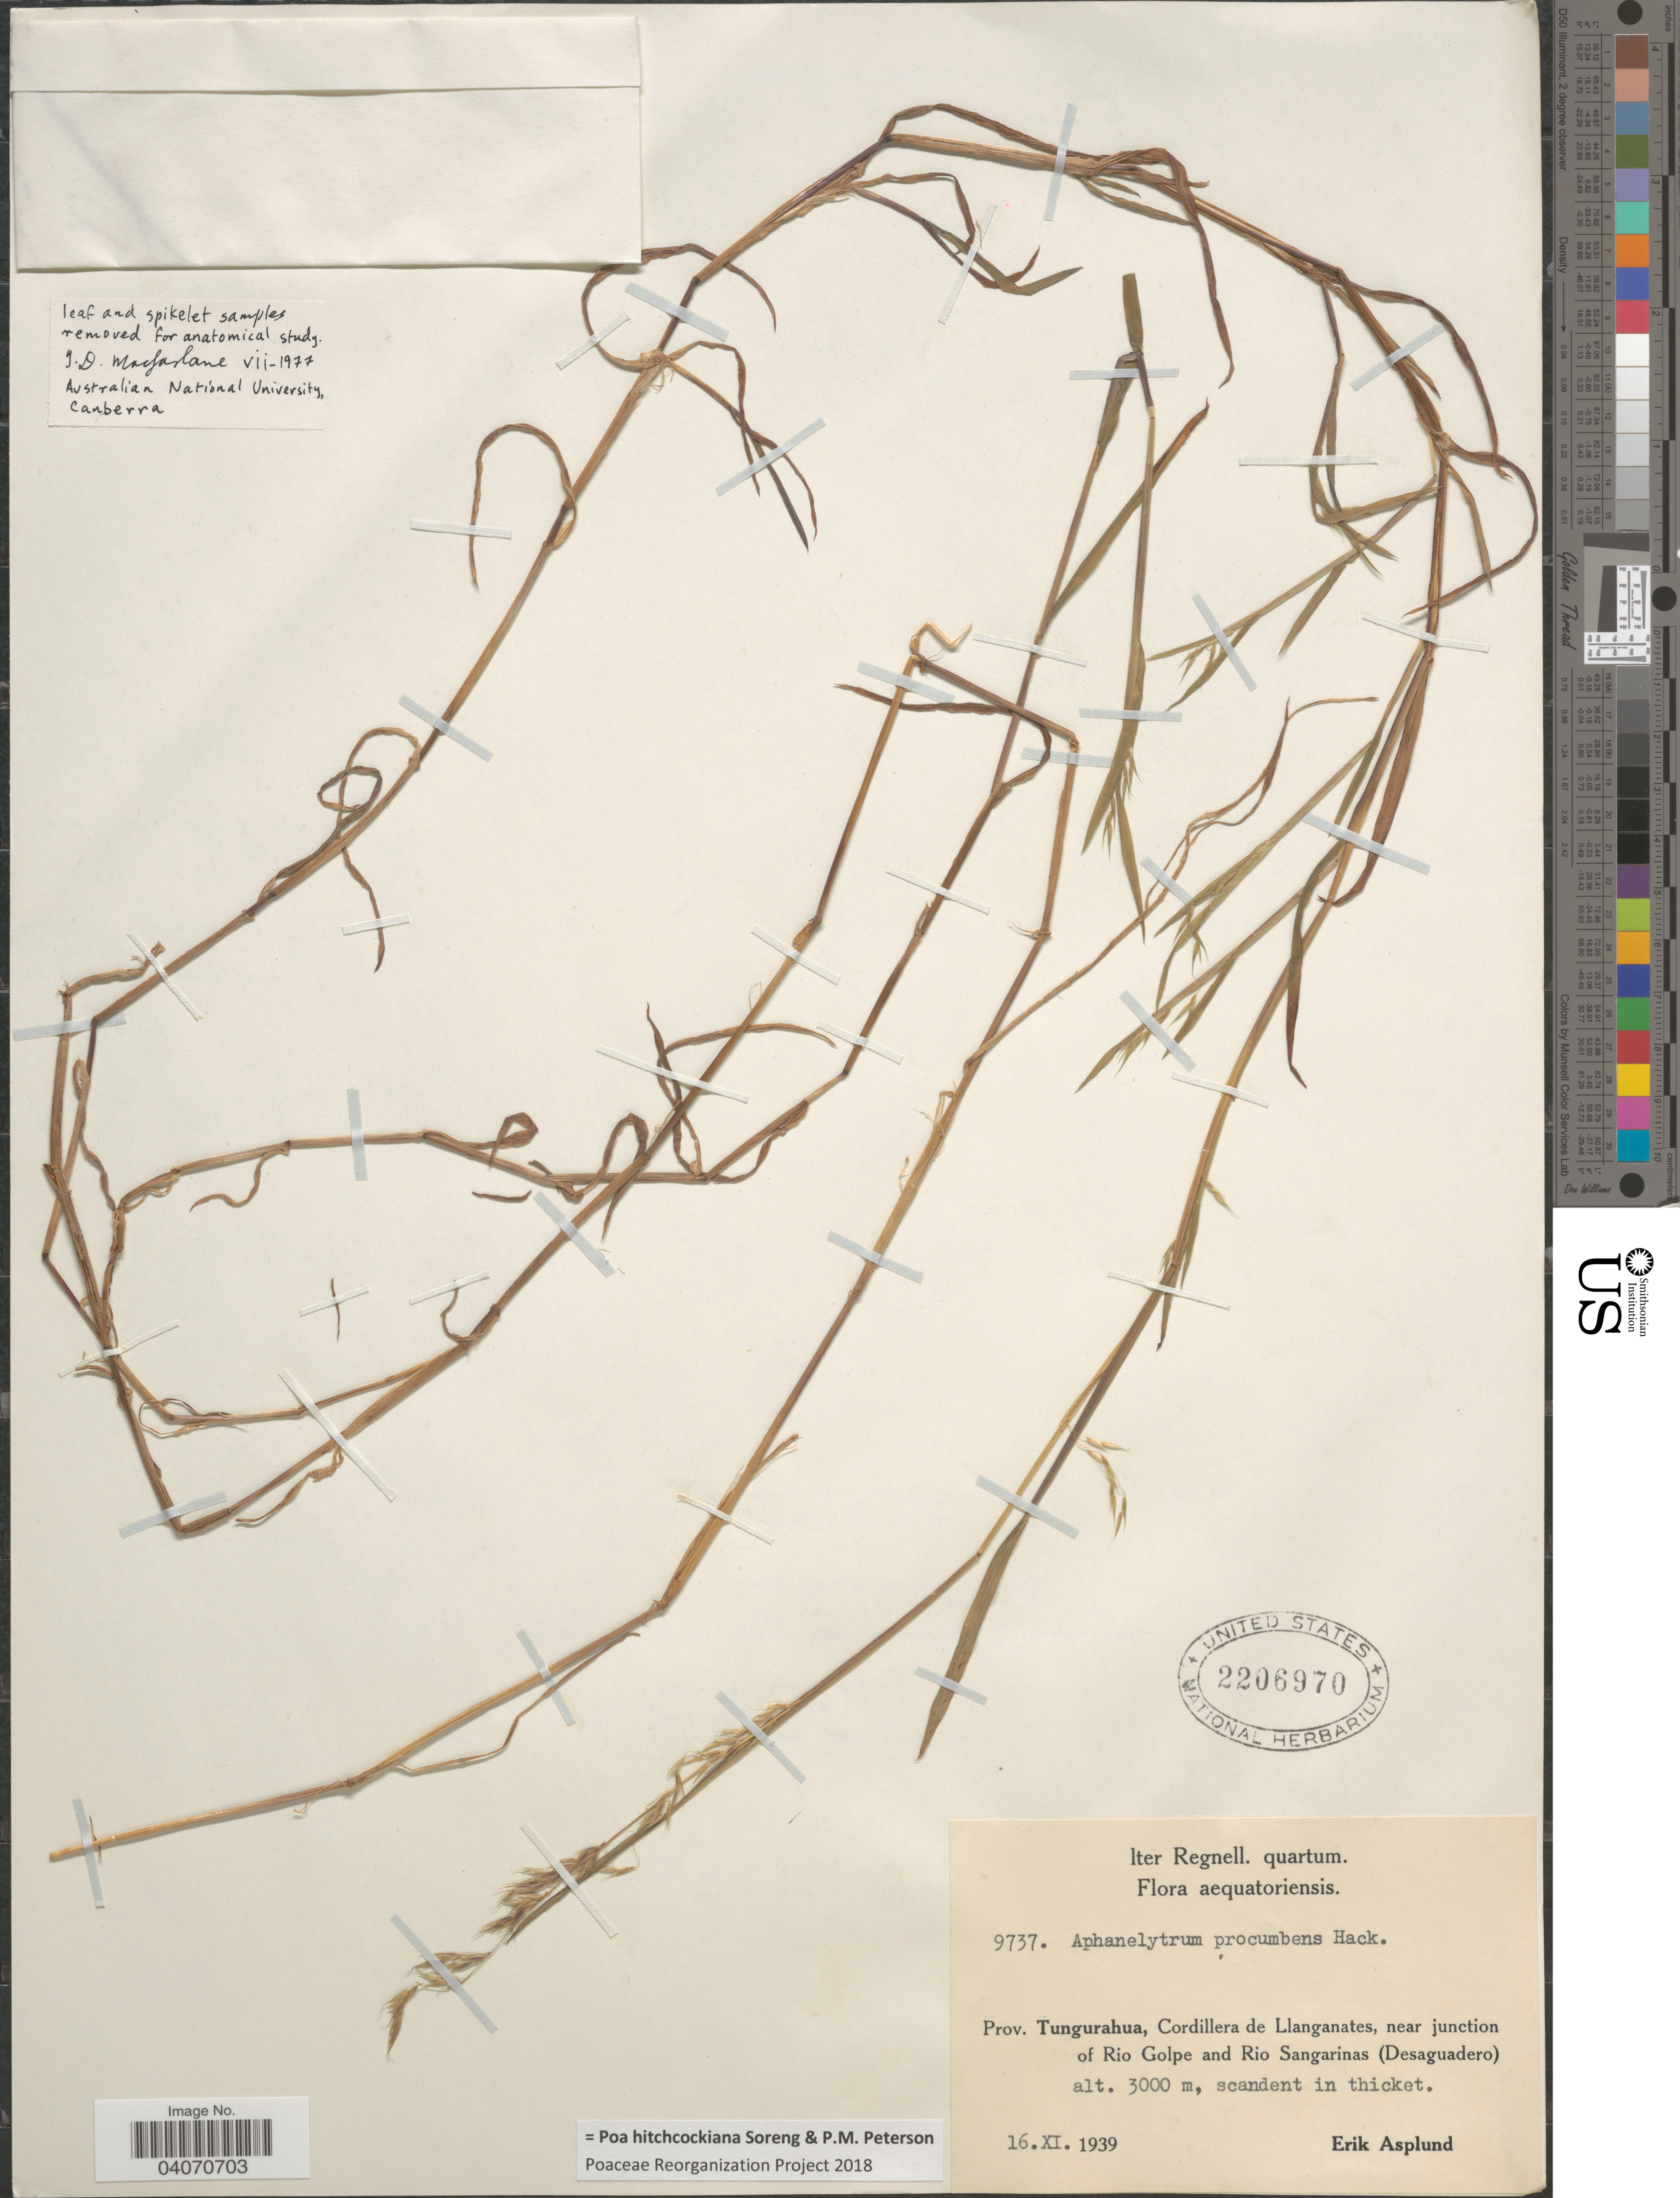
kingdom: Plantae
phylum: Tracheophyta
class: Liliopsida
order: Poales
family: Poaceae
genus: Poa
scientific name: Poa hitchcockiana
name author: Soreng & P.M. Peterson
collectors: E. Asplund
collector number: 9737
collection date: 1939-11-16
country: Ecuador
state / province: Tungurahua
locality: Iter Regnell. quartum. Cordillera de Llanganates, near junction of Rio Golpe and Rio Sangarinas (Desaguadero), scandent in thicket.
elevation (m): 3000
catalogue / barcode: US 2206970